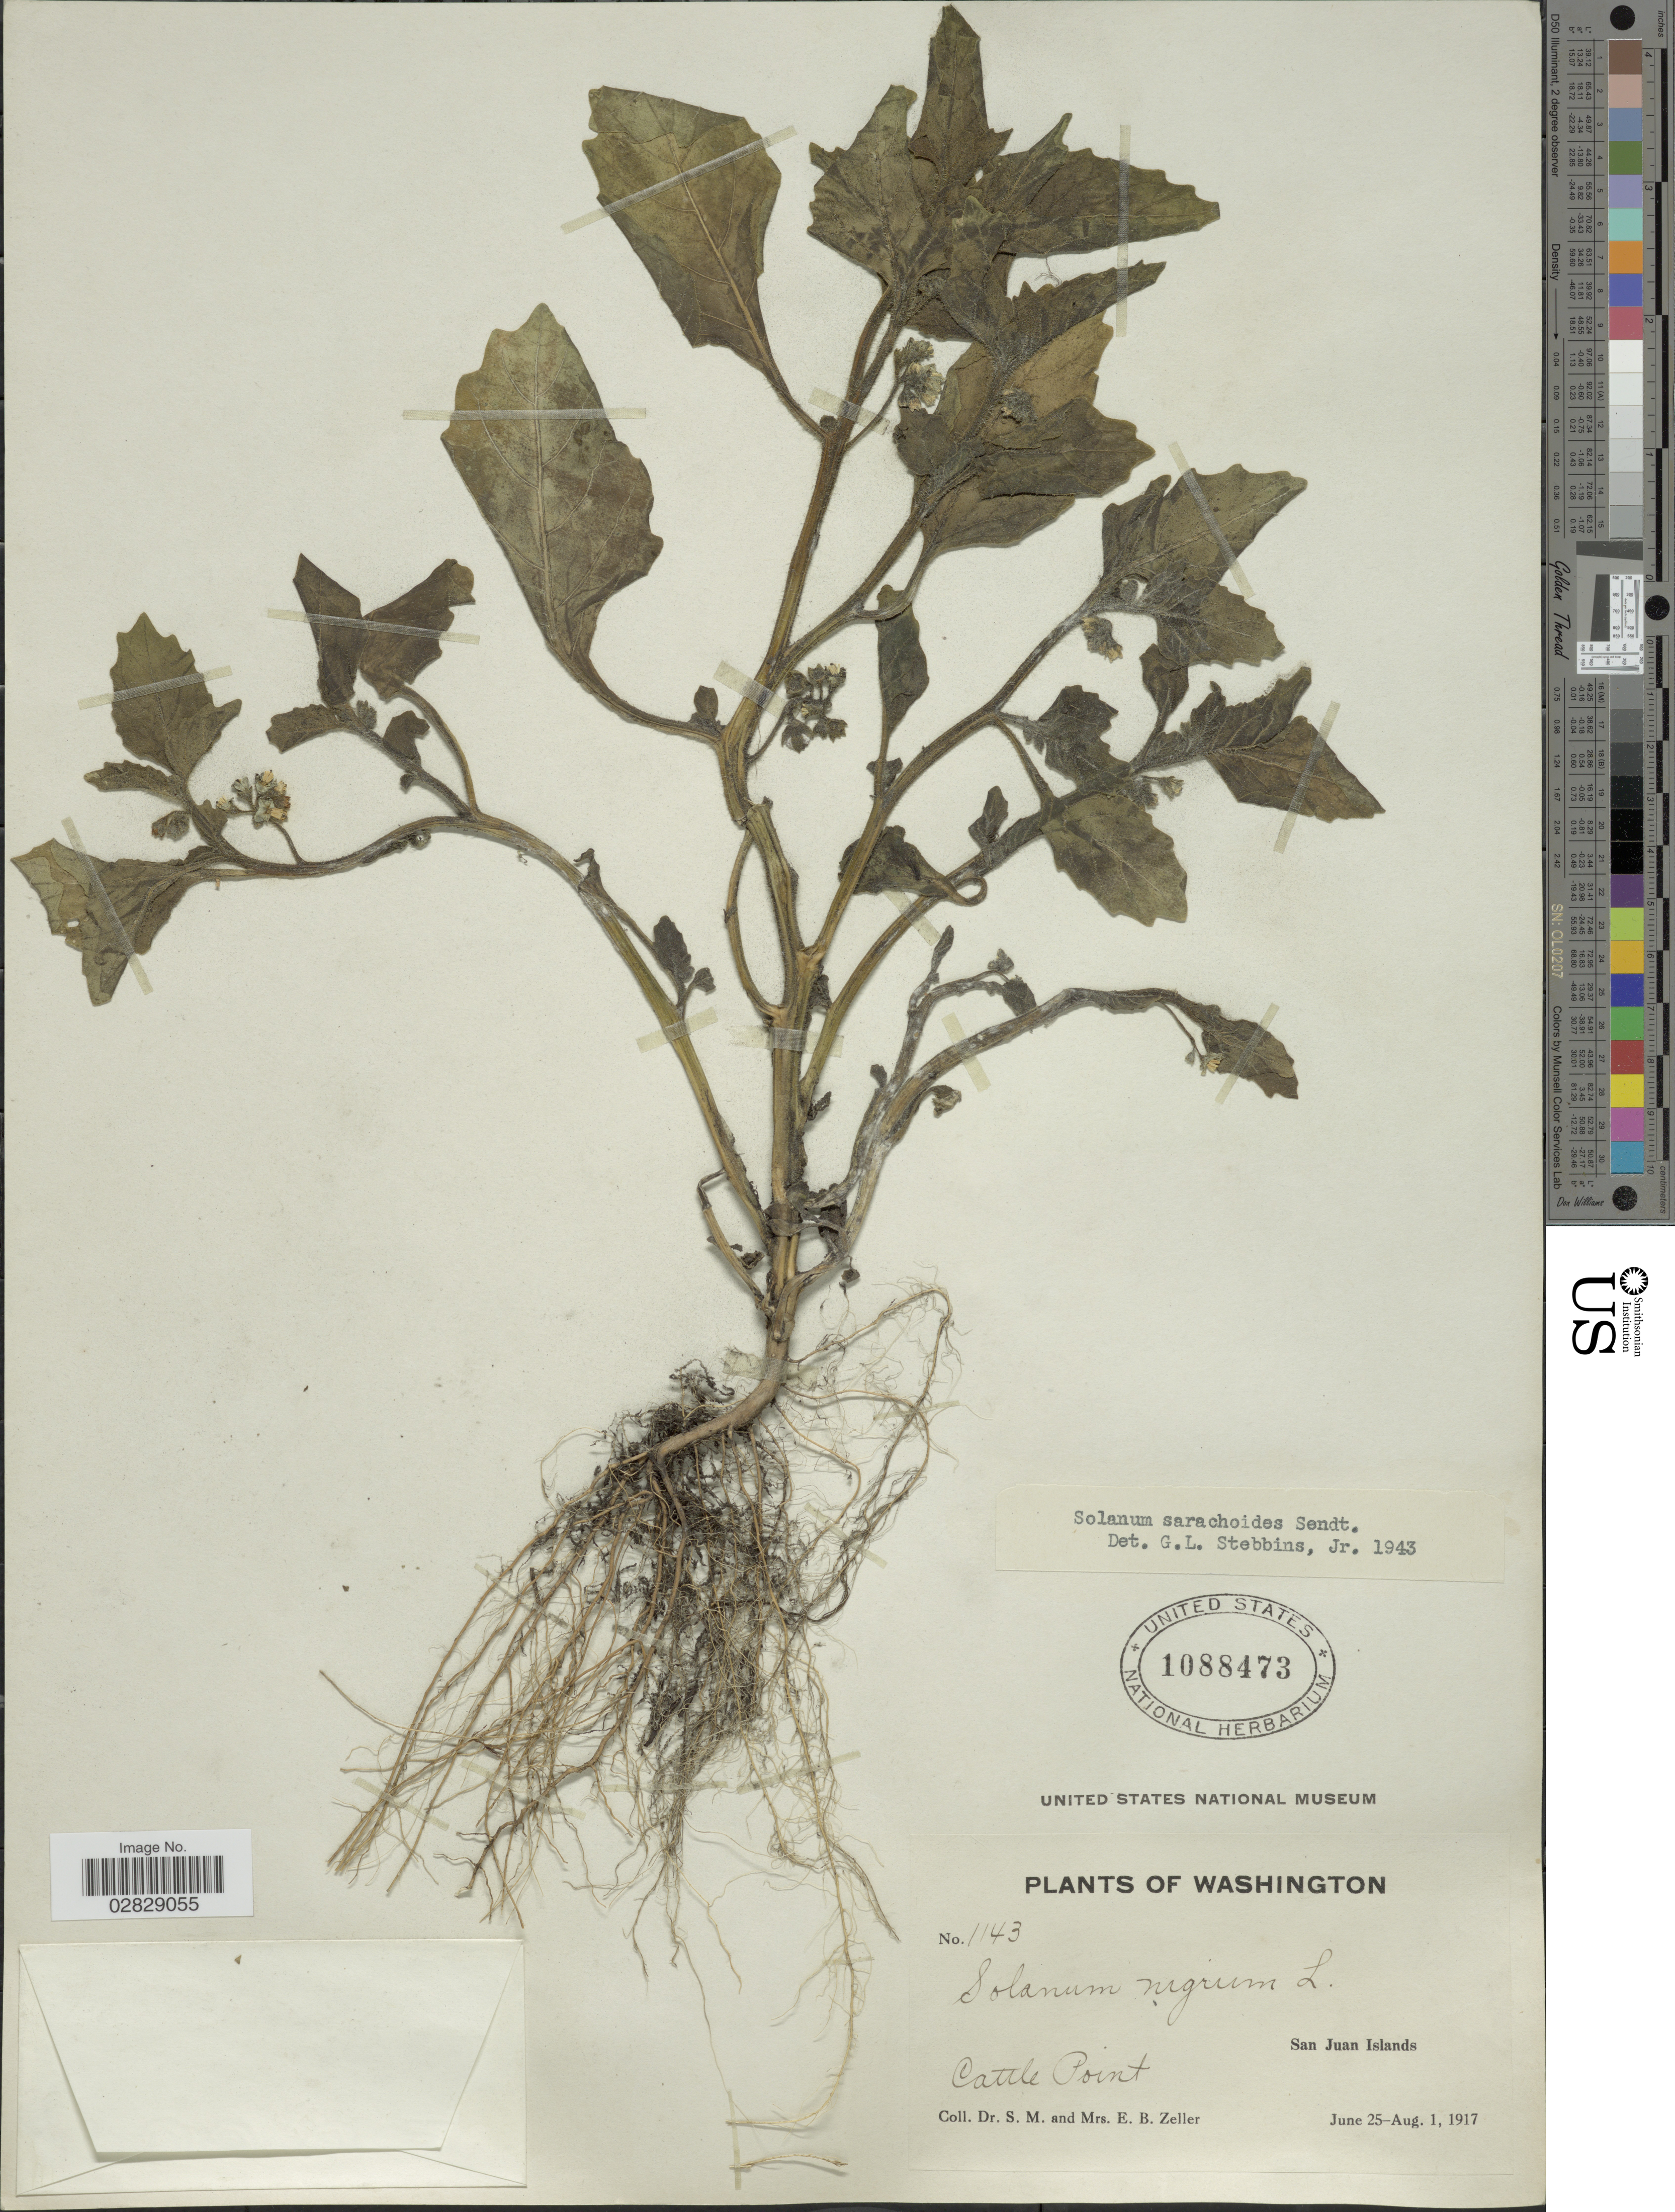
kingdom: Plantae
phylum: Tracheophyta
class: Magnoliopsida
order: Solanales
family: Solanaceae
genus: Solanum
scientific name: Solanum sarachoides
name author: Sendt.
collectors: S. Zeller & E. Zeller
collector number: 1143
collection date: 1917-06-25/1917-08-01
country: United States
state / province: Washington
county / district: San Juan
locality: Cattle Point. San Juan Islands.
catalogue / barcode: US 1088473